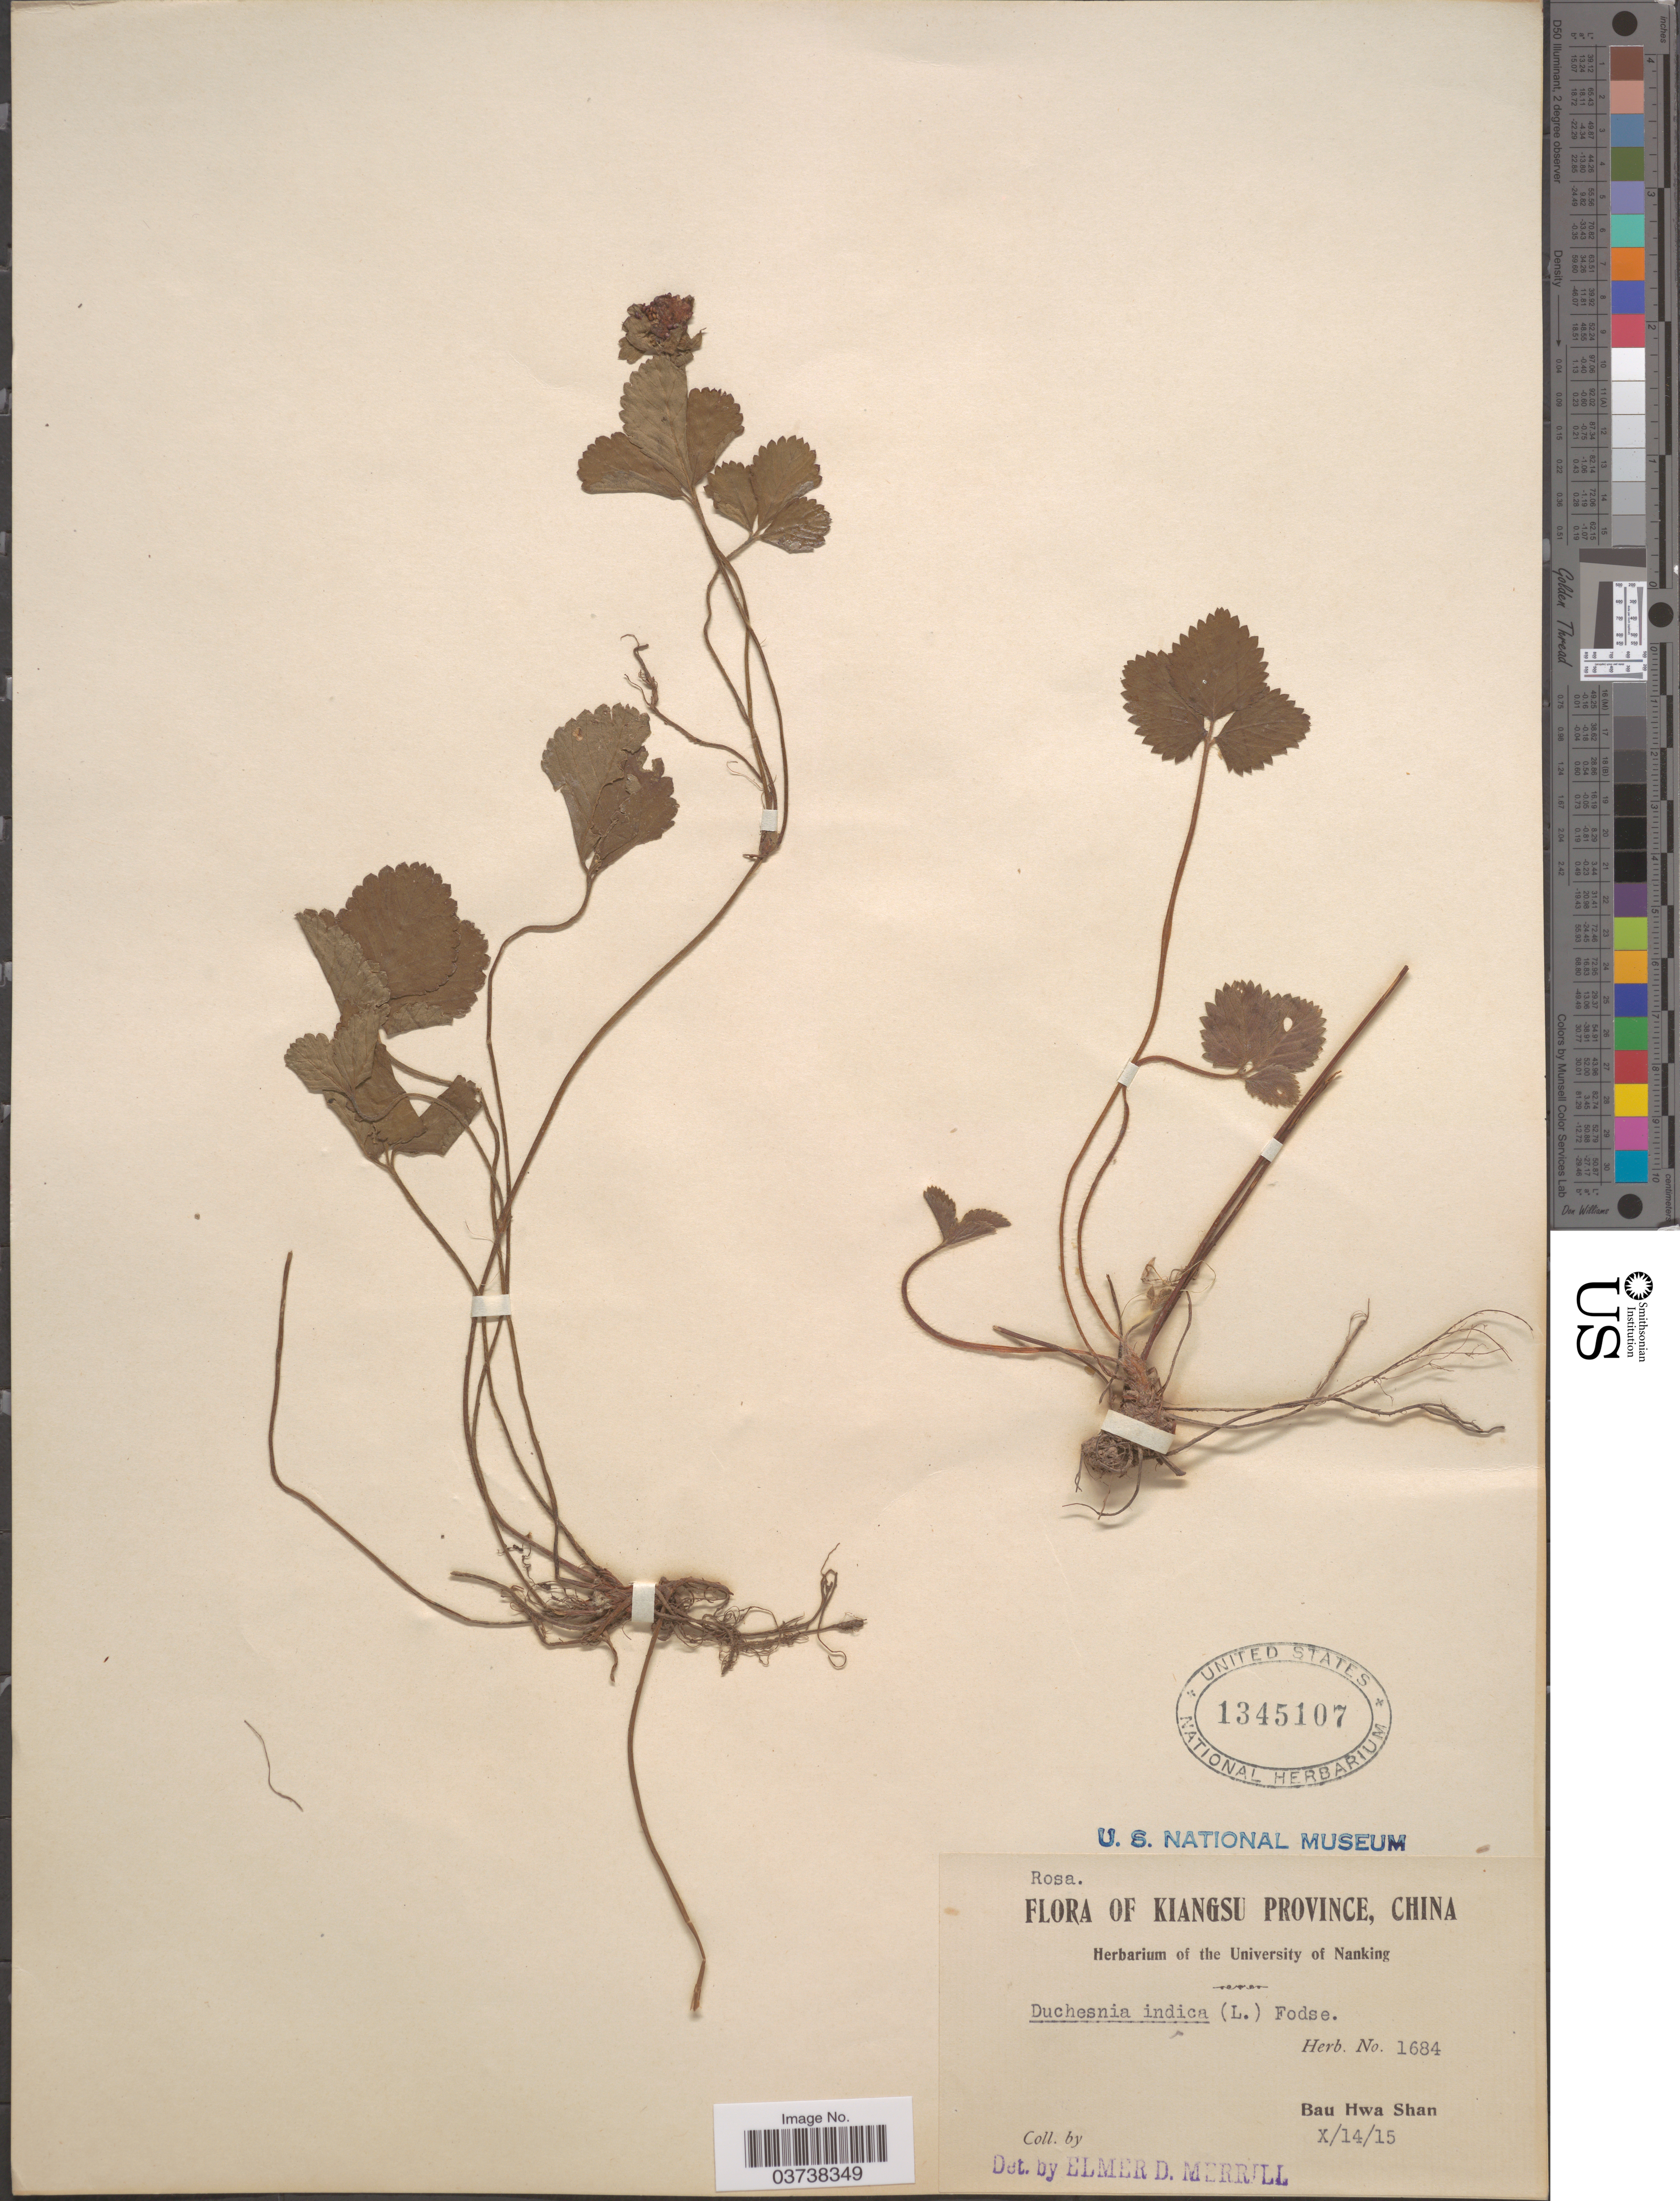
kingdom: Plantae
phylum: Tracheophyta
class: Magnoliopsida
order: Rosales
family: Rosaceae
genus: Potentilla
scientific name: Potentilla indica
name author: (Andrews) Th. Wolf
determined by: Strong, Mark T., (BOT), Smithsonian Institution - National Museum of Natural History (UNITED STATES)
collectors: ex herb. University of Nanking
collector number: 1684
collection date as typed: Transcribed d/m/y: 14/10/15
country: China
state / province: Jiangsu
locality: Kiangsu Province. Bau Hwa Shan.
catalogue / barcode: US 1345107